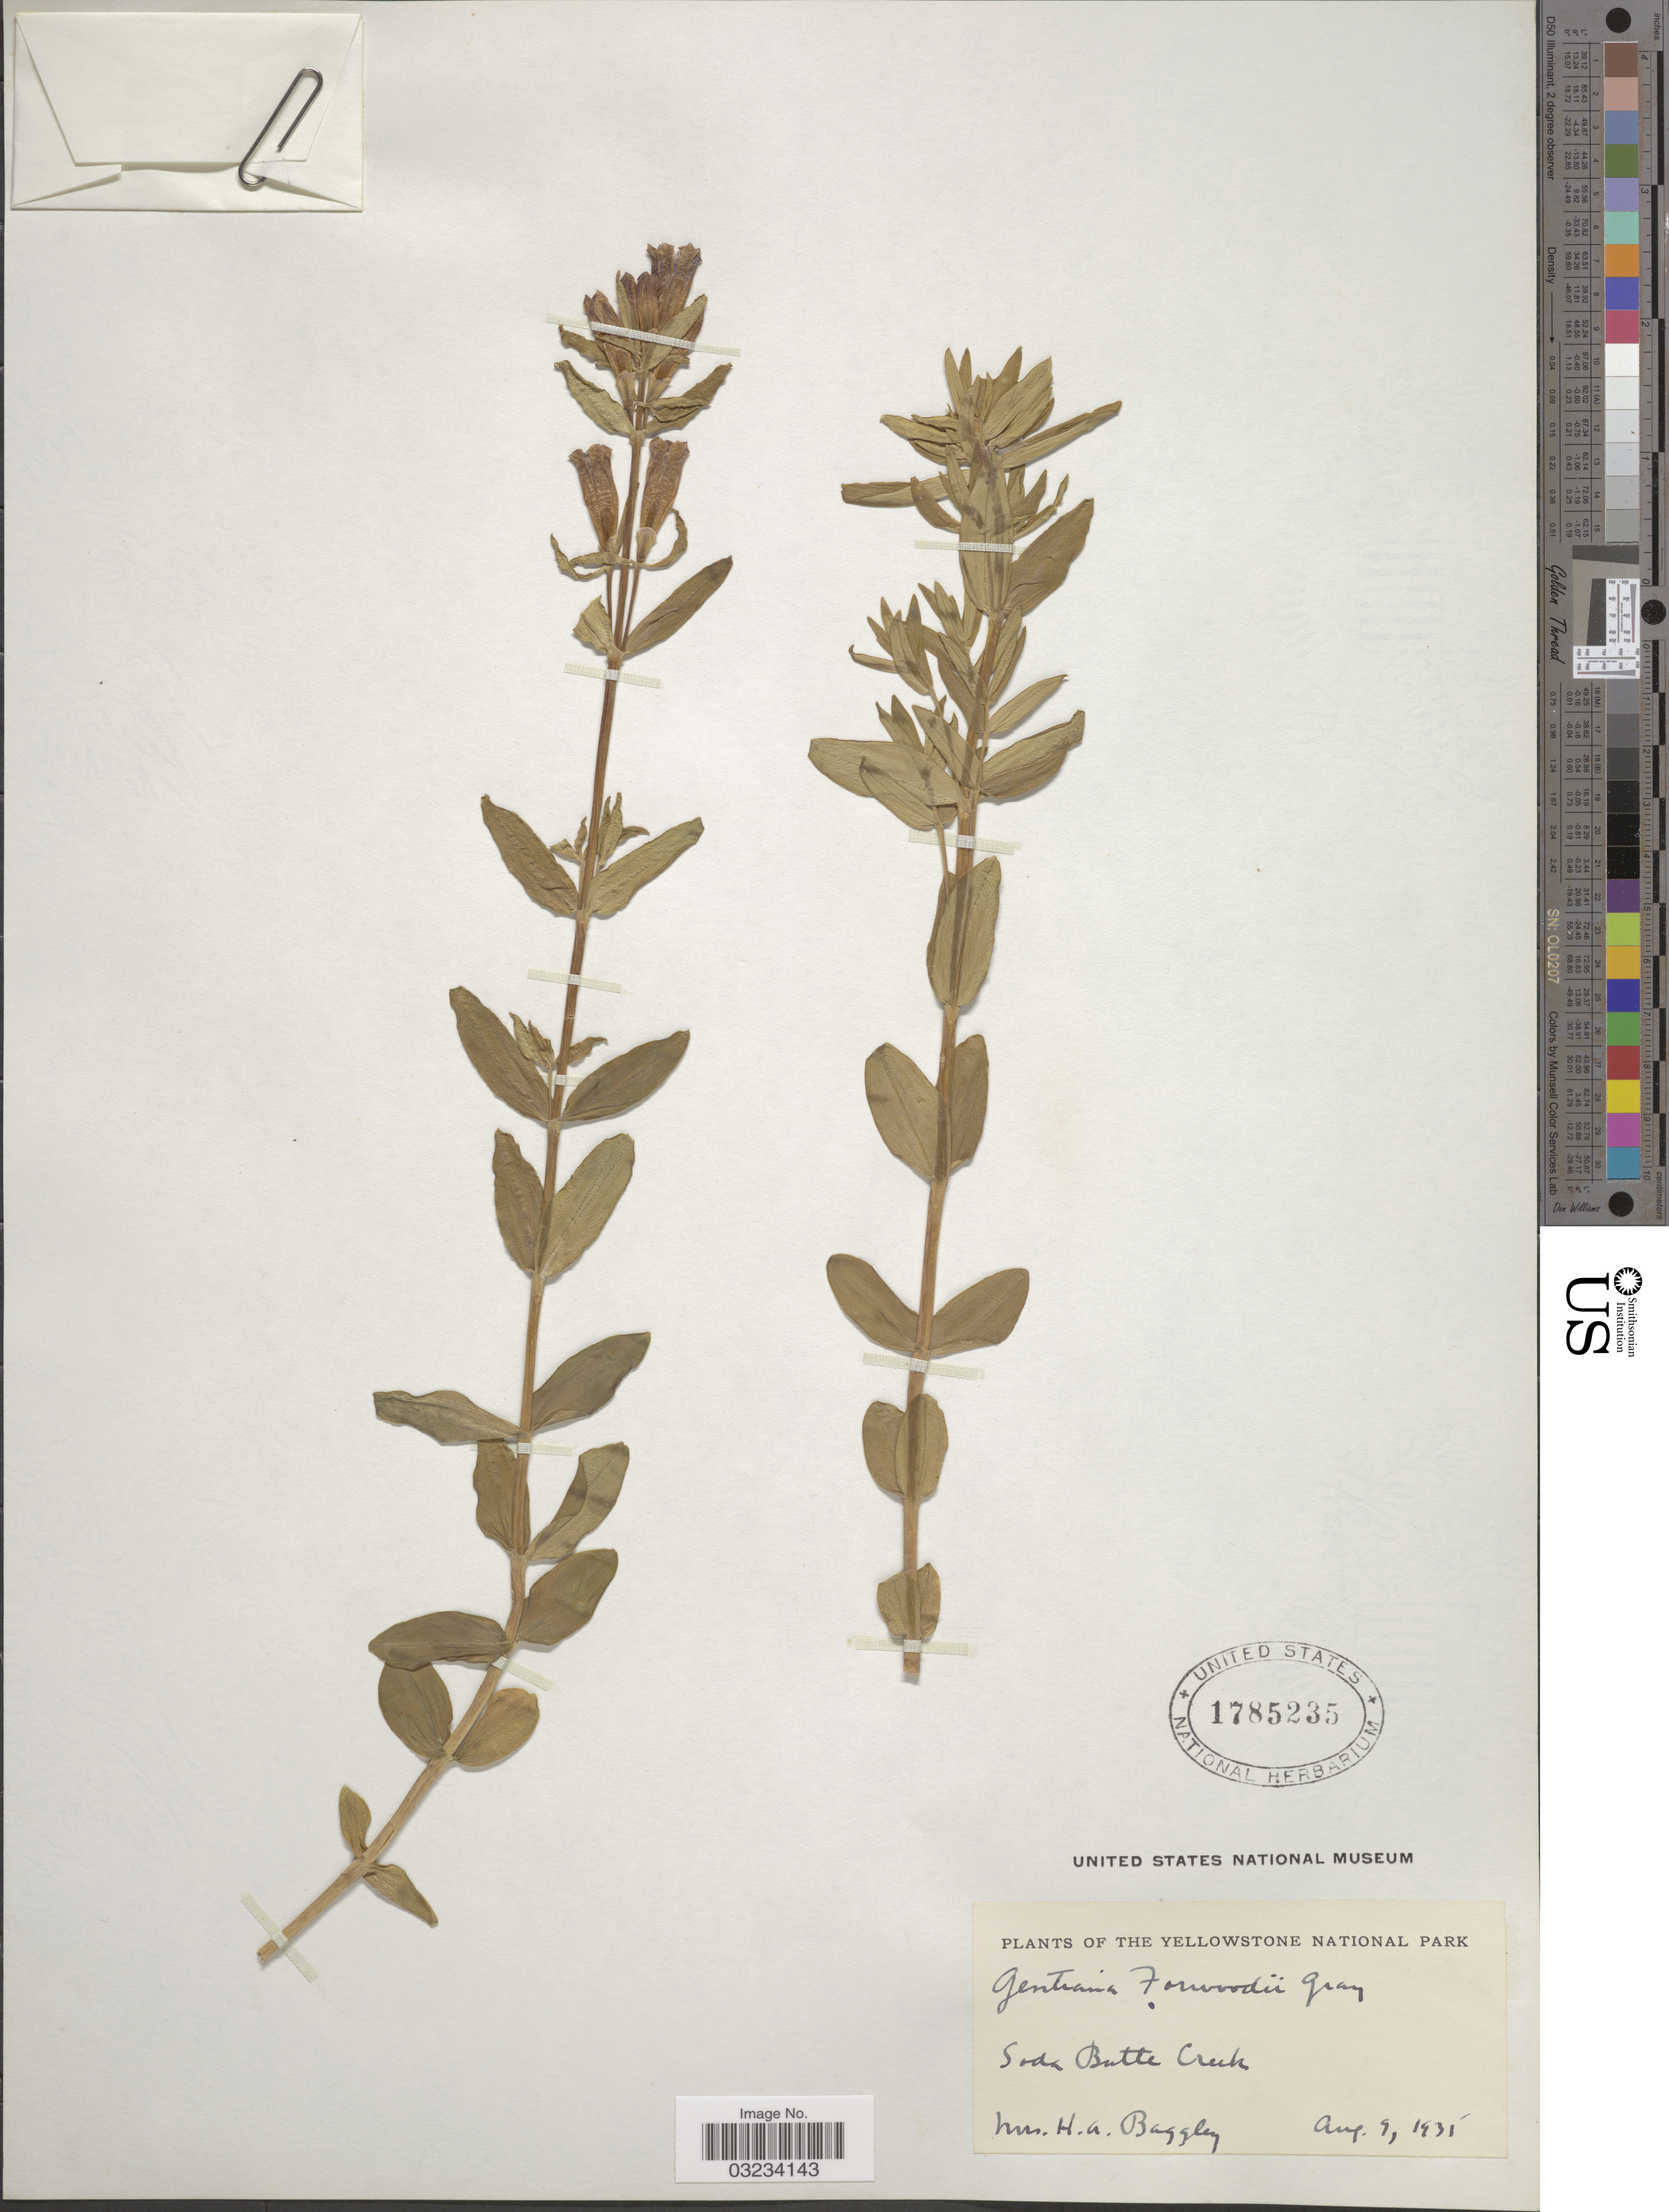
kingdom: Plantae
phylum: Tracheophyta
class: Magnoliopsida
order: Gentianales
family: Gentianaceae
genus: Gentiana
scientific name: Gentiana forwoodii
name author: A. Gray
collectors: H. Baggley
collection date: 1935-08-09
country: United States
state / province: Wyoming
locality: The Yellowstone National Park, Soda Butte Creek.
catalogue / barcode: US 1785235